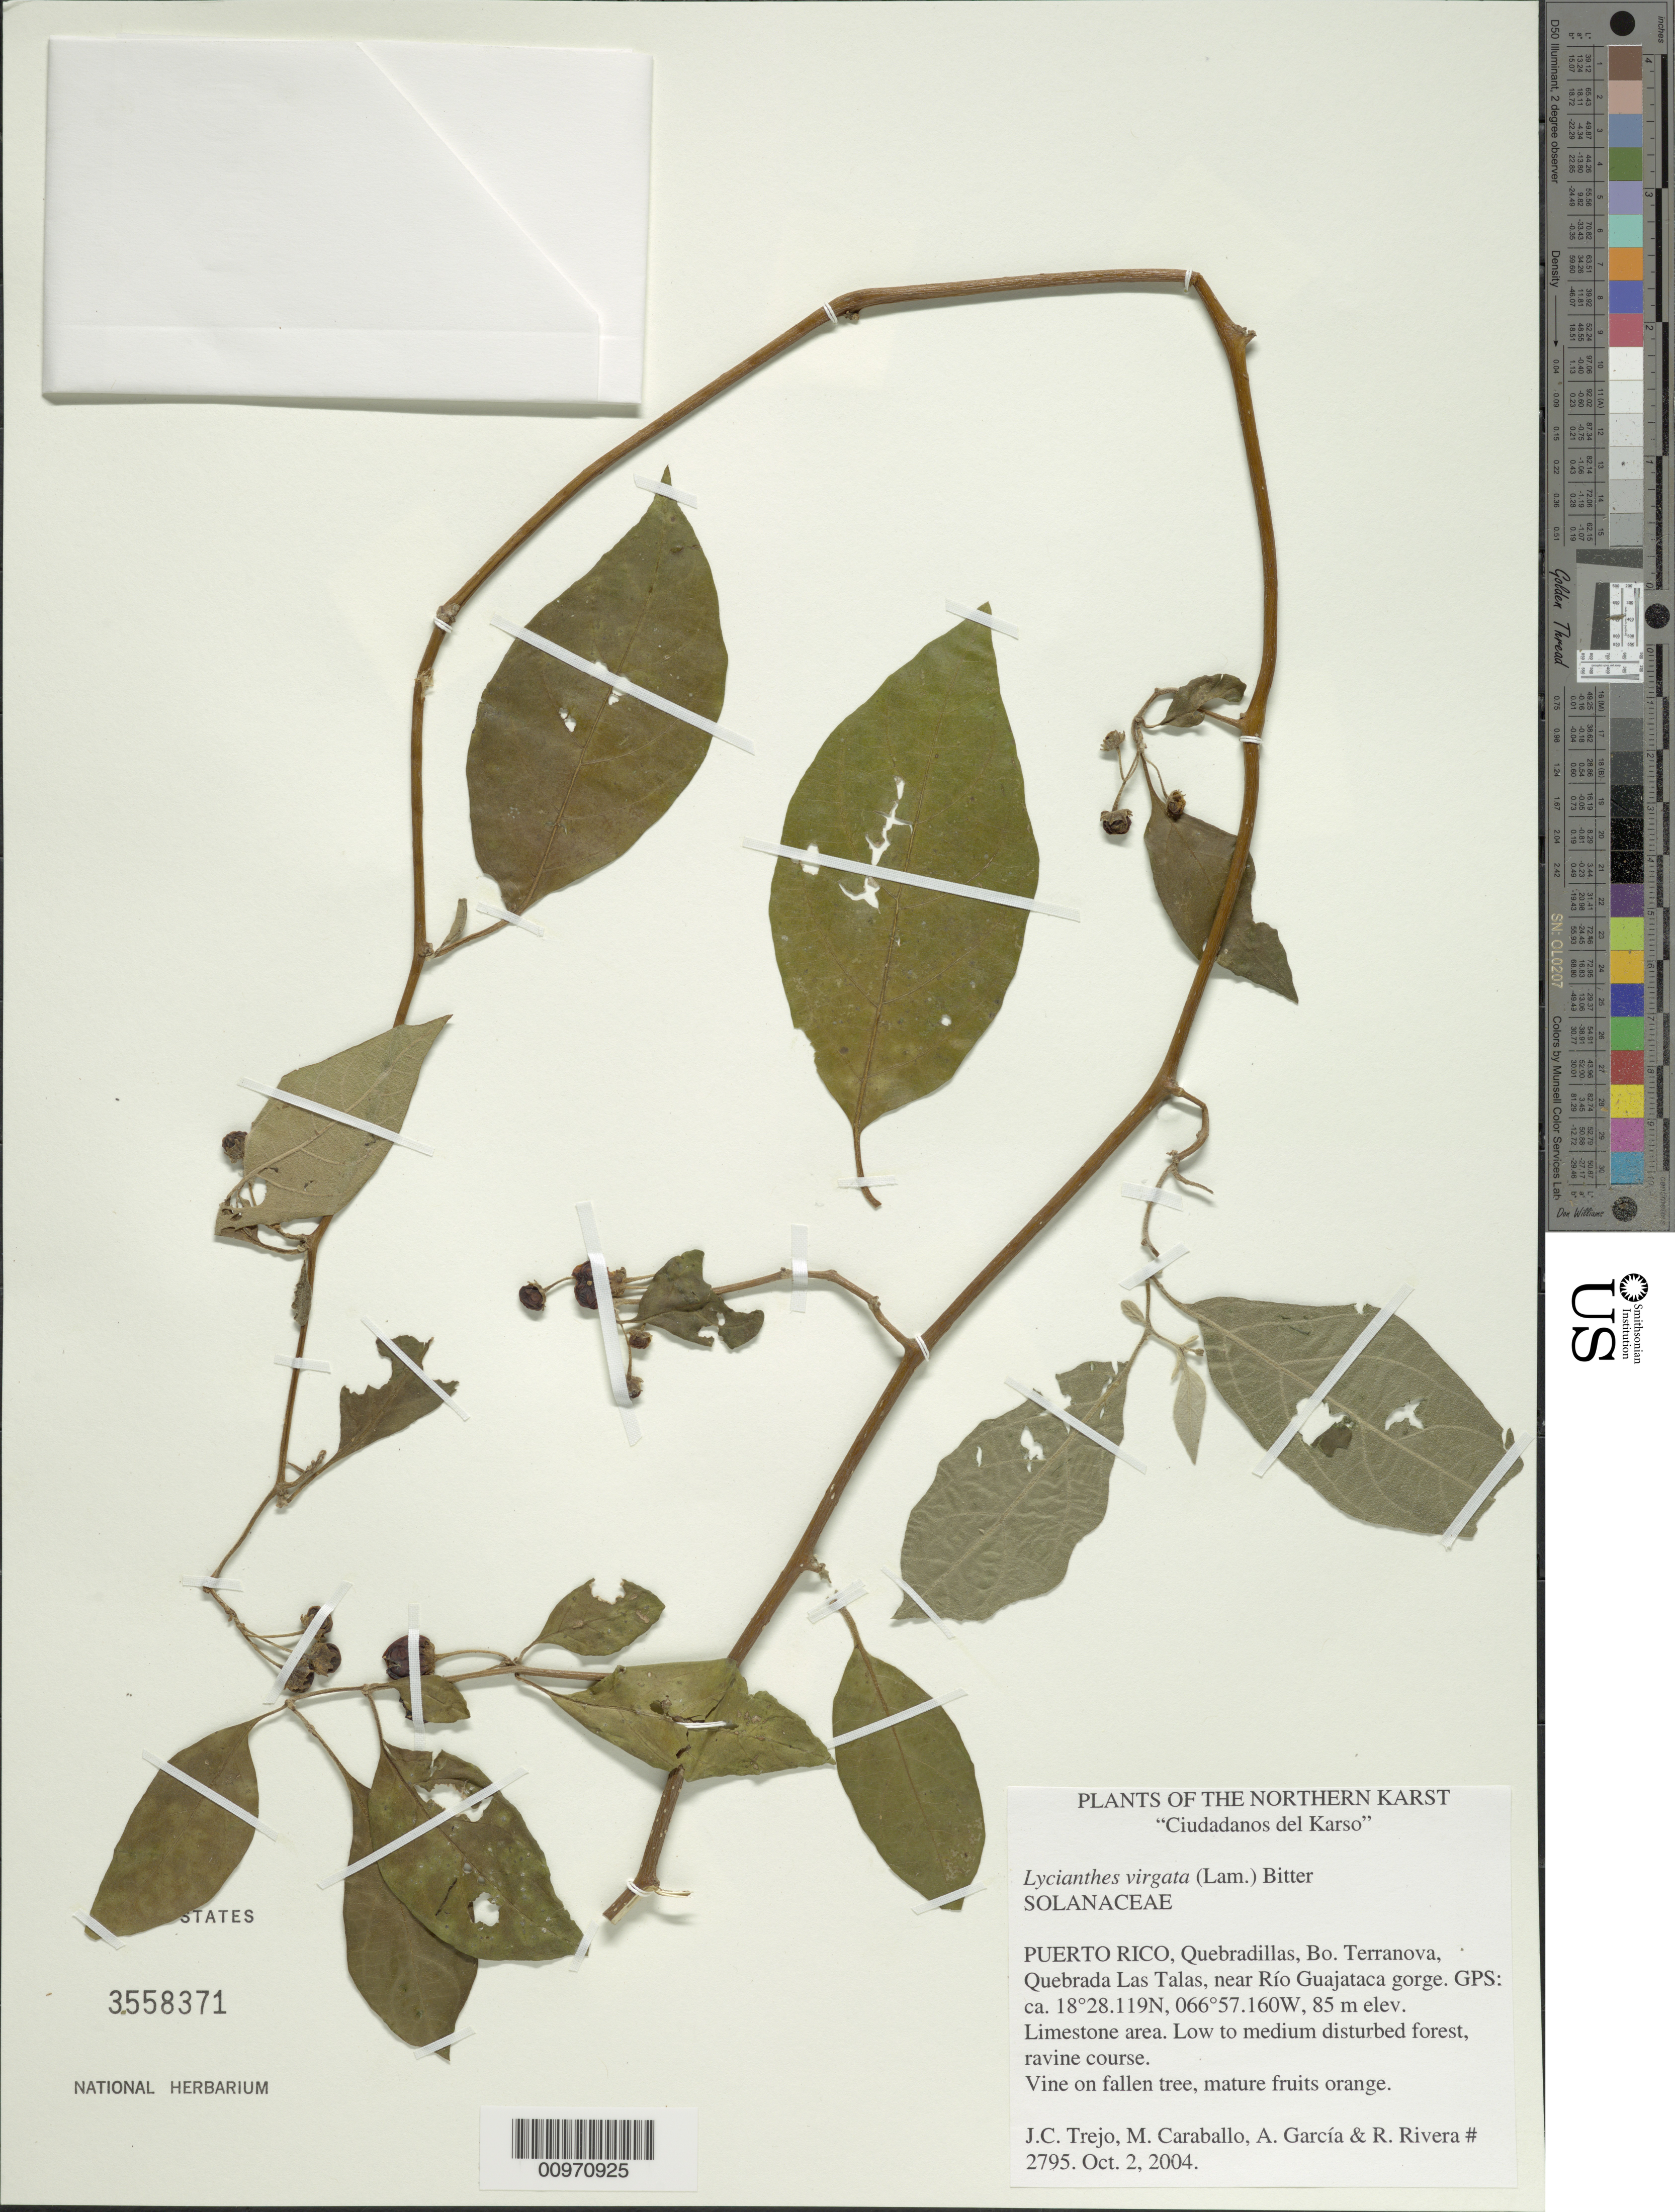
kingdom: Plantae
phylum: Tracheophyta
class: Magnoliopsida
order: Solanales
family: Solanaceae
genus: Lycianthes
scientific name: Lycianthes virgata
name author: (Lam.) Bitter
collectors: J. C. Trejo-Torres, M. Caraballo-Ortiz, A. García & R. Rivera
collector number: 2795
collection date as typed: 02 Oct 2004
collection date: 2004-10-02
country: Puerto Rico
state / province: Quebradillas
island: Puerto Rico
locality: Quebradillas, Bo. Terranova, Quebrada Las Talas, near Río Guajataca gorge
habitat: Limestone area. Low to medium disturbed forest, ravine course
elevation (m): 85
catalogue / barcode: US 3558371